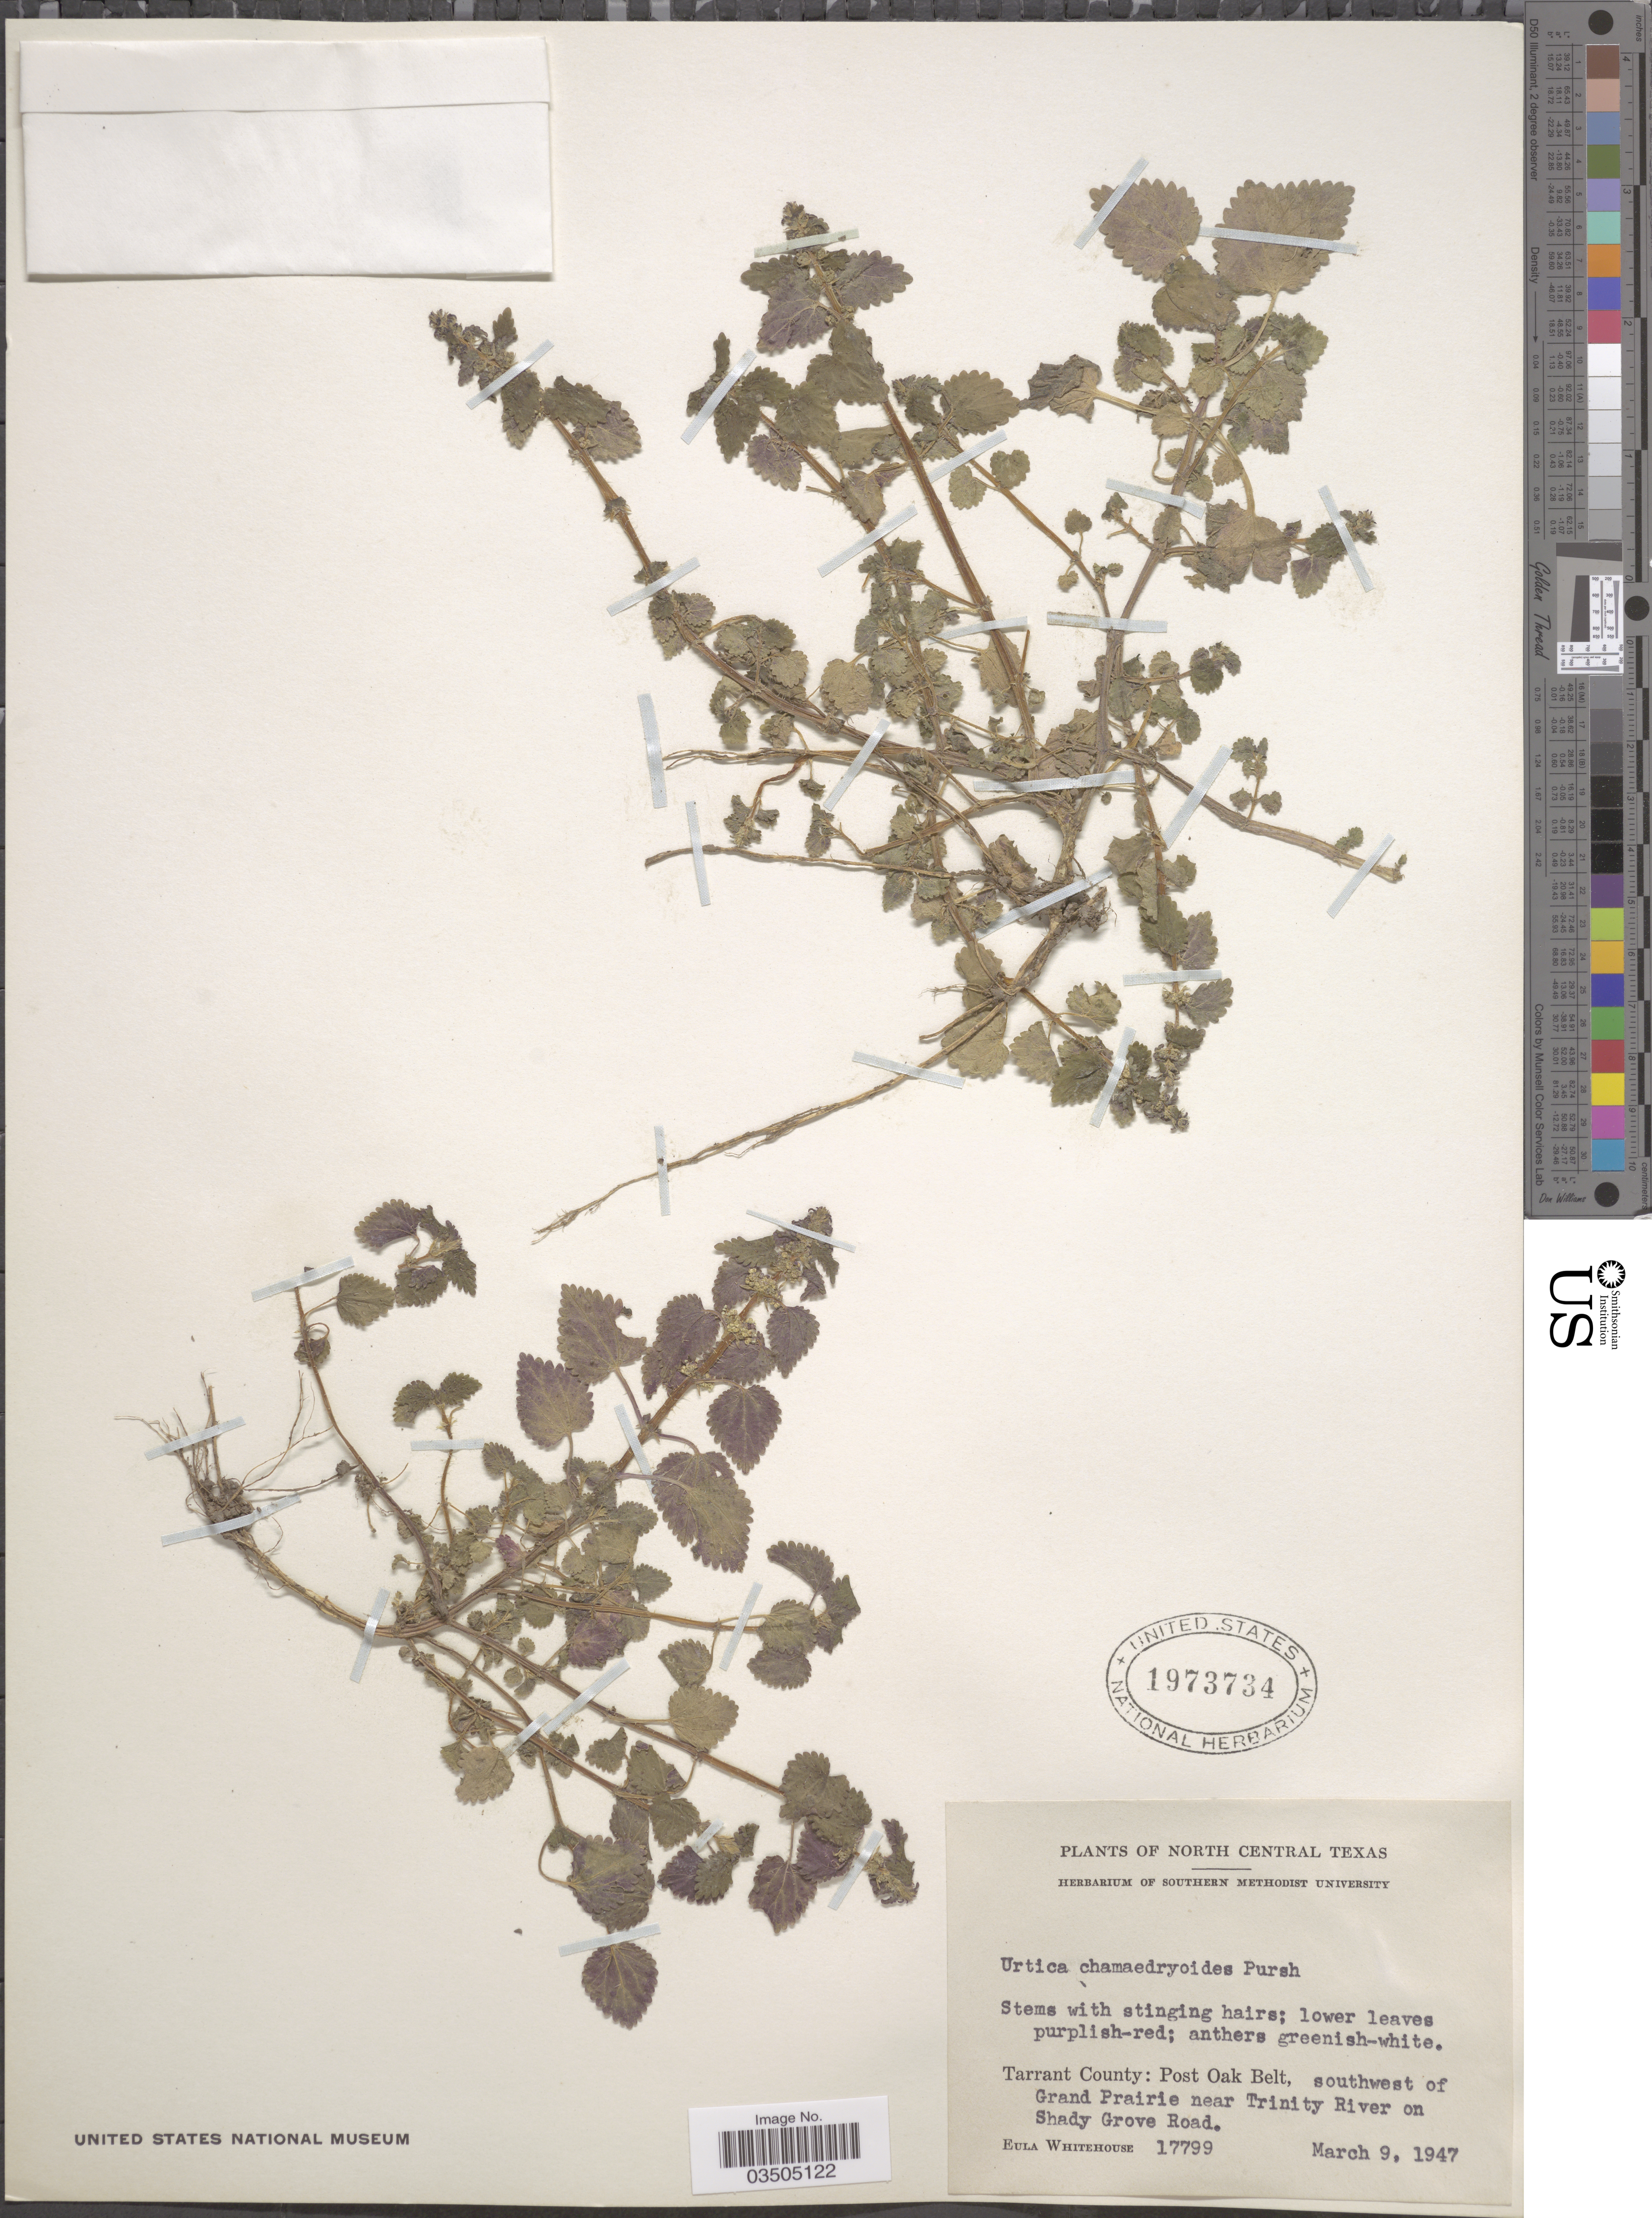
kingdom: Plantae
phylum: Tracheophyta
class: Magnoliopsida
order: Rosales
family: Urticaceae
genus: Urtica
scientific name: Urtica chamaedryoides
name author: Pursh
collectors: E. Whitehouse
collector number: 17799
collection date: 1947-03-09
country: United States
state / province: Texas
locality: North Central Texas. Tarrant County: Post Oak Belt, southwest of Grand Prairie near Trinity River on Shady Grove Road.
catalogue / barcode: US 1973734